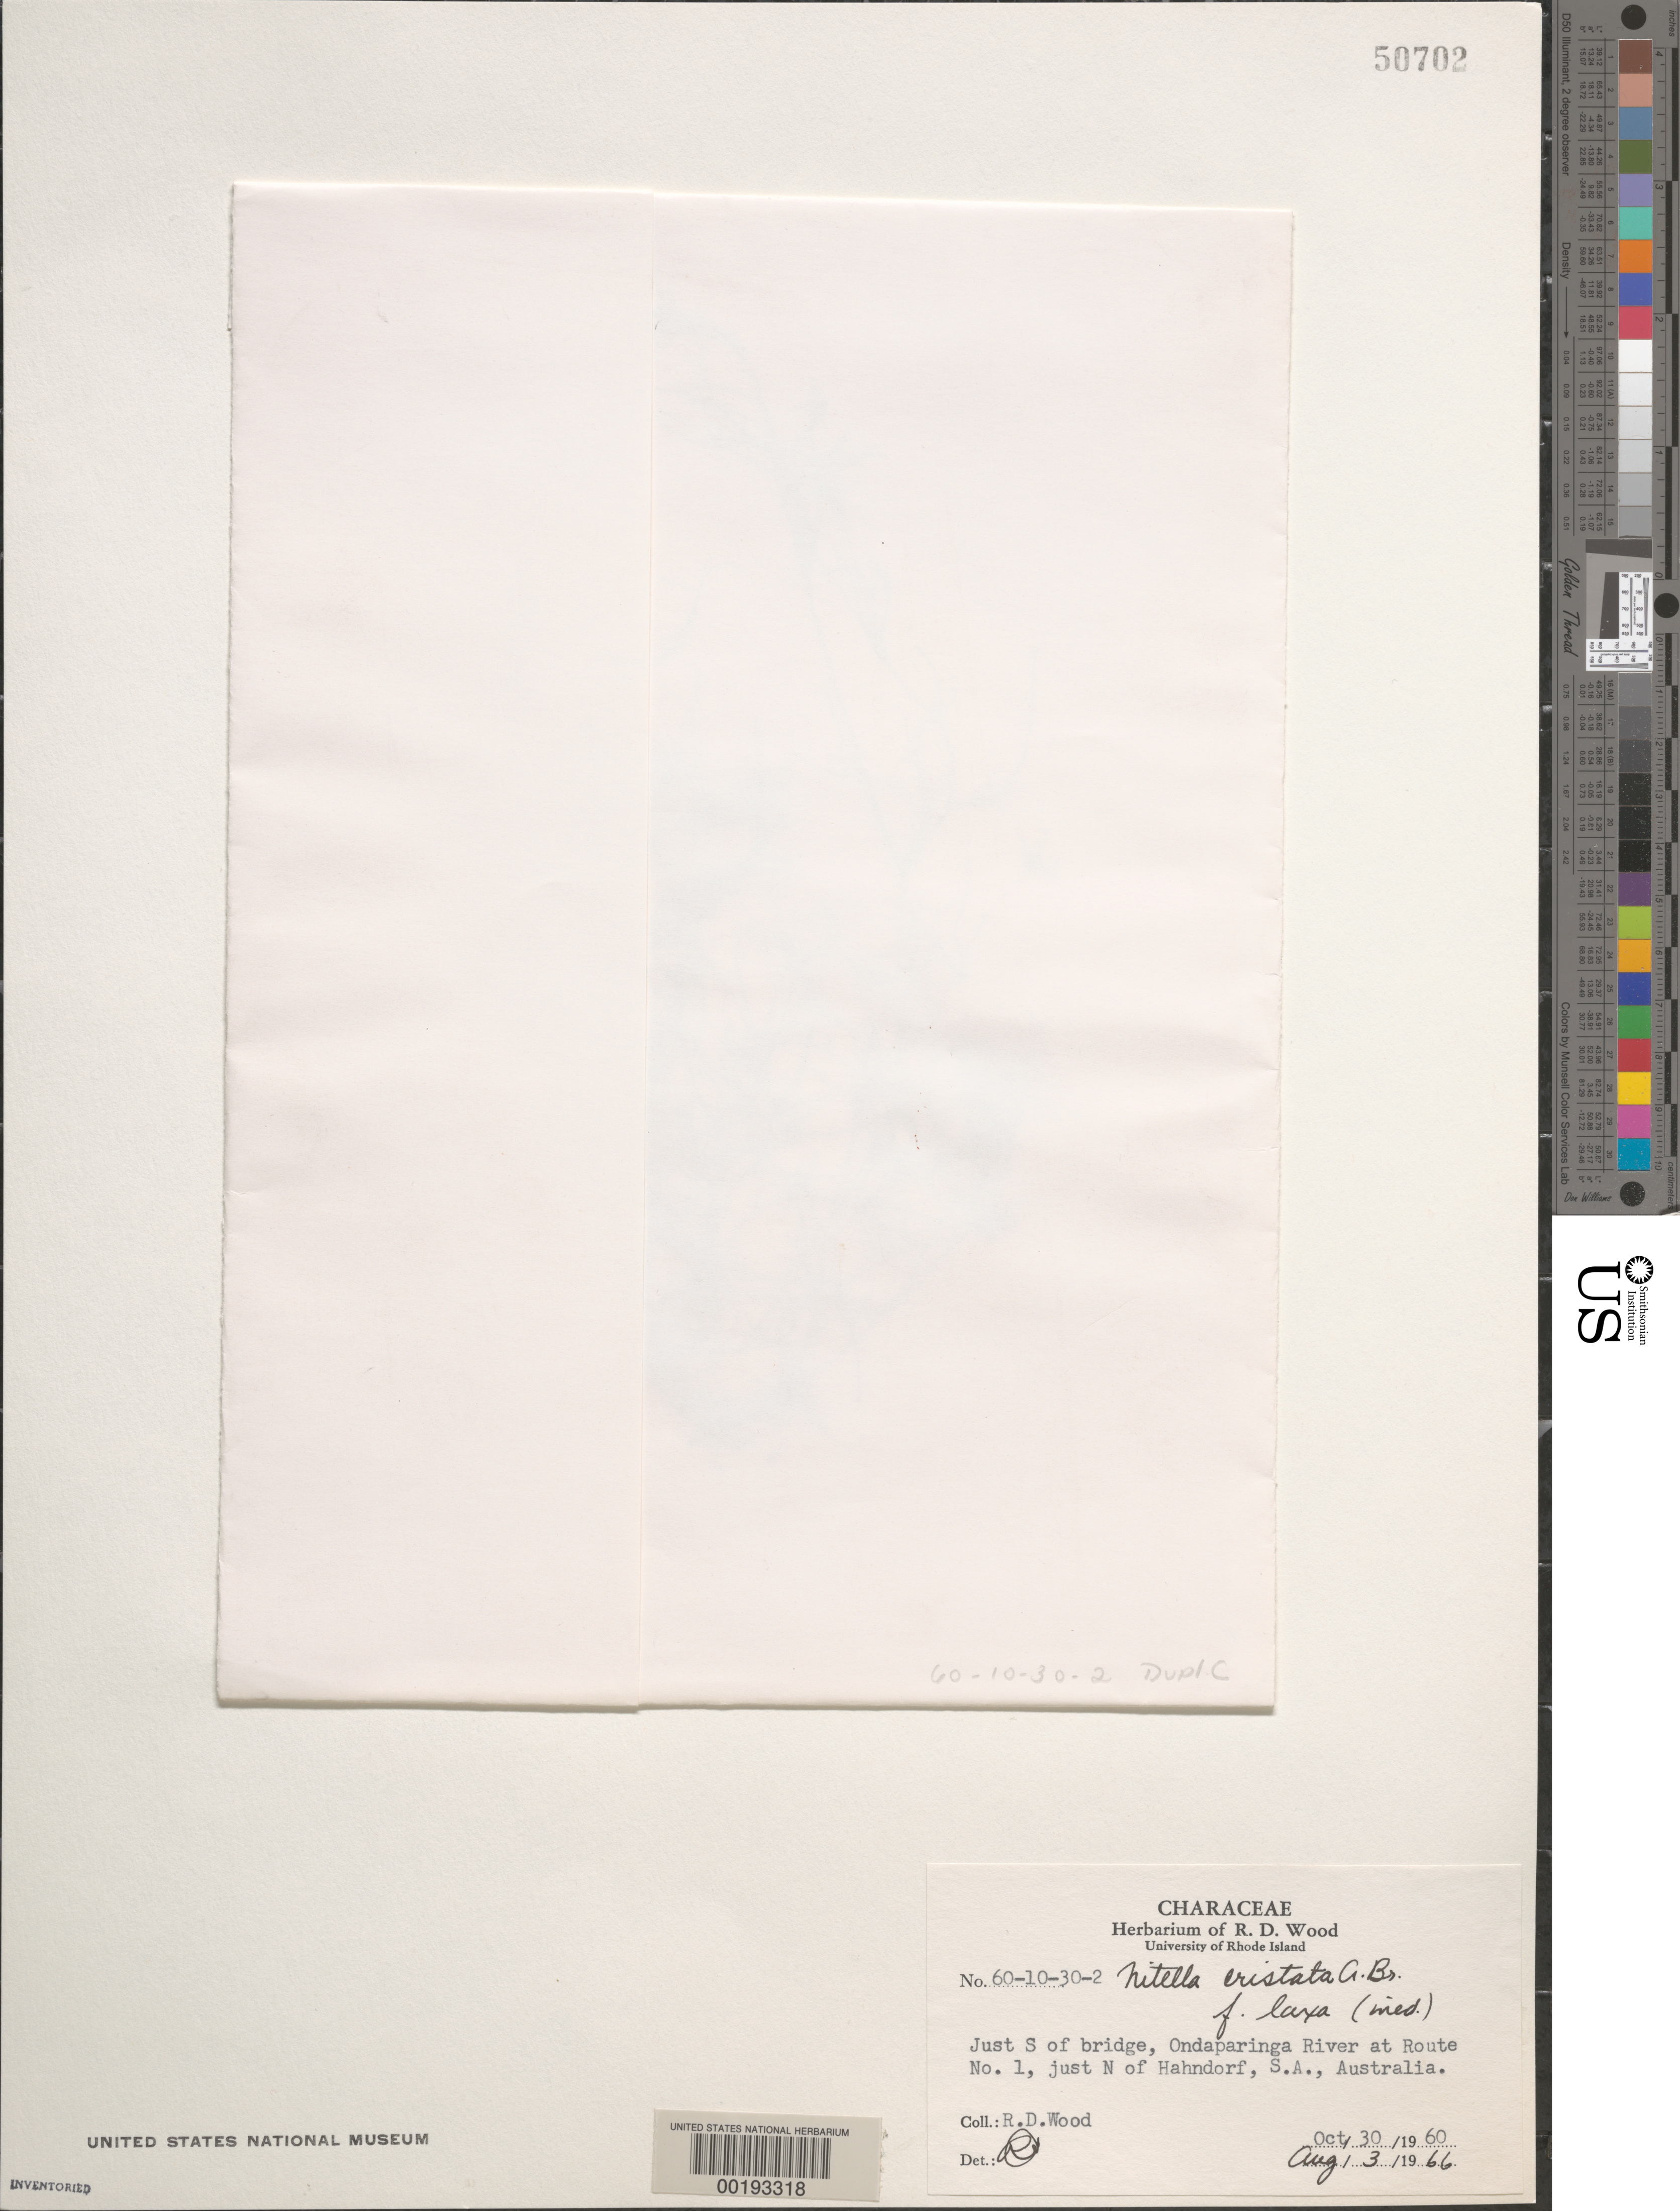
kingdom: Plantae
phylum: Charophyta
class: Charophyceae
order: Charales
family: Characeae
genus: Nitella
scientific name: Nitella cristata f. laxa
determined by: Wood, R. D.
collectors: R. Wood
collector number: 60-10-30-2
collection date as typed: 30 Oct 1960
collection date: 1960-10-30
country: Australia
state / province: South Australia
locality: Ondaparinga River, Route 1, just north of Hahndorf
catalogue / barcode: US 50702